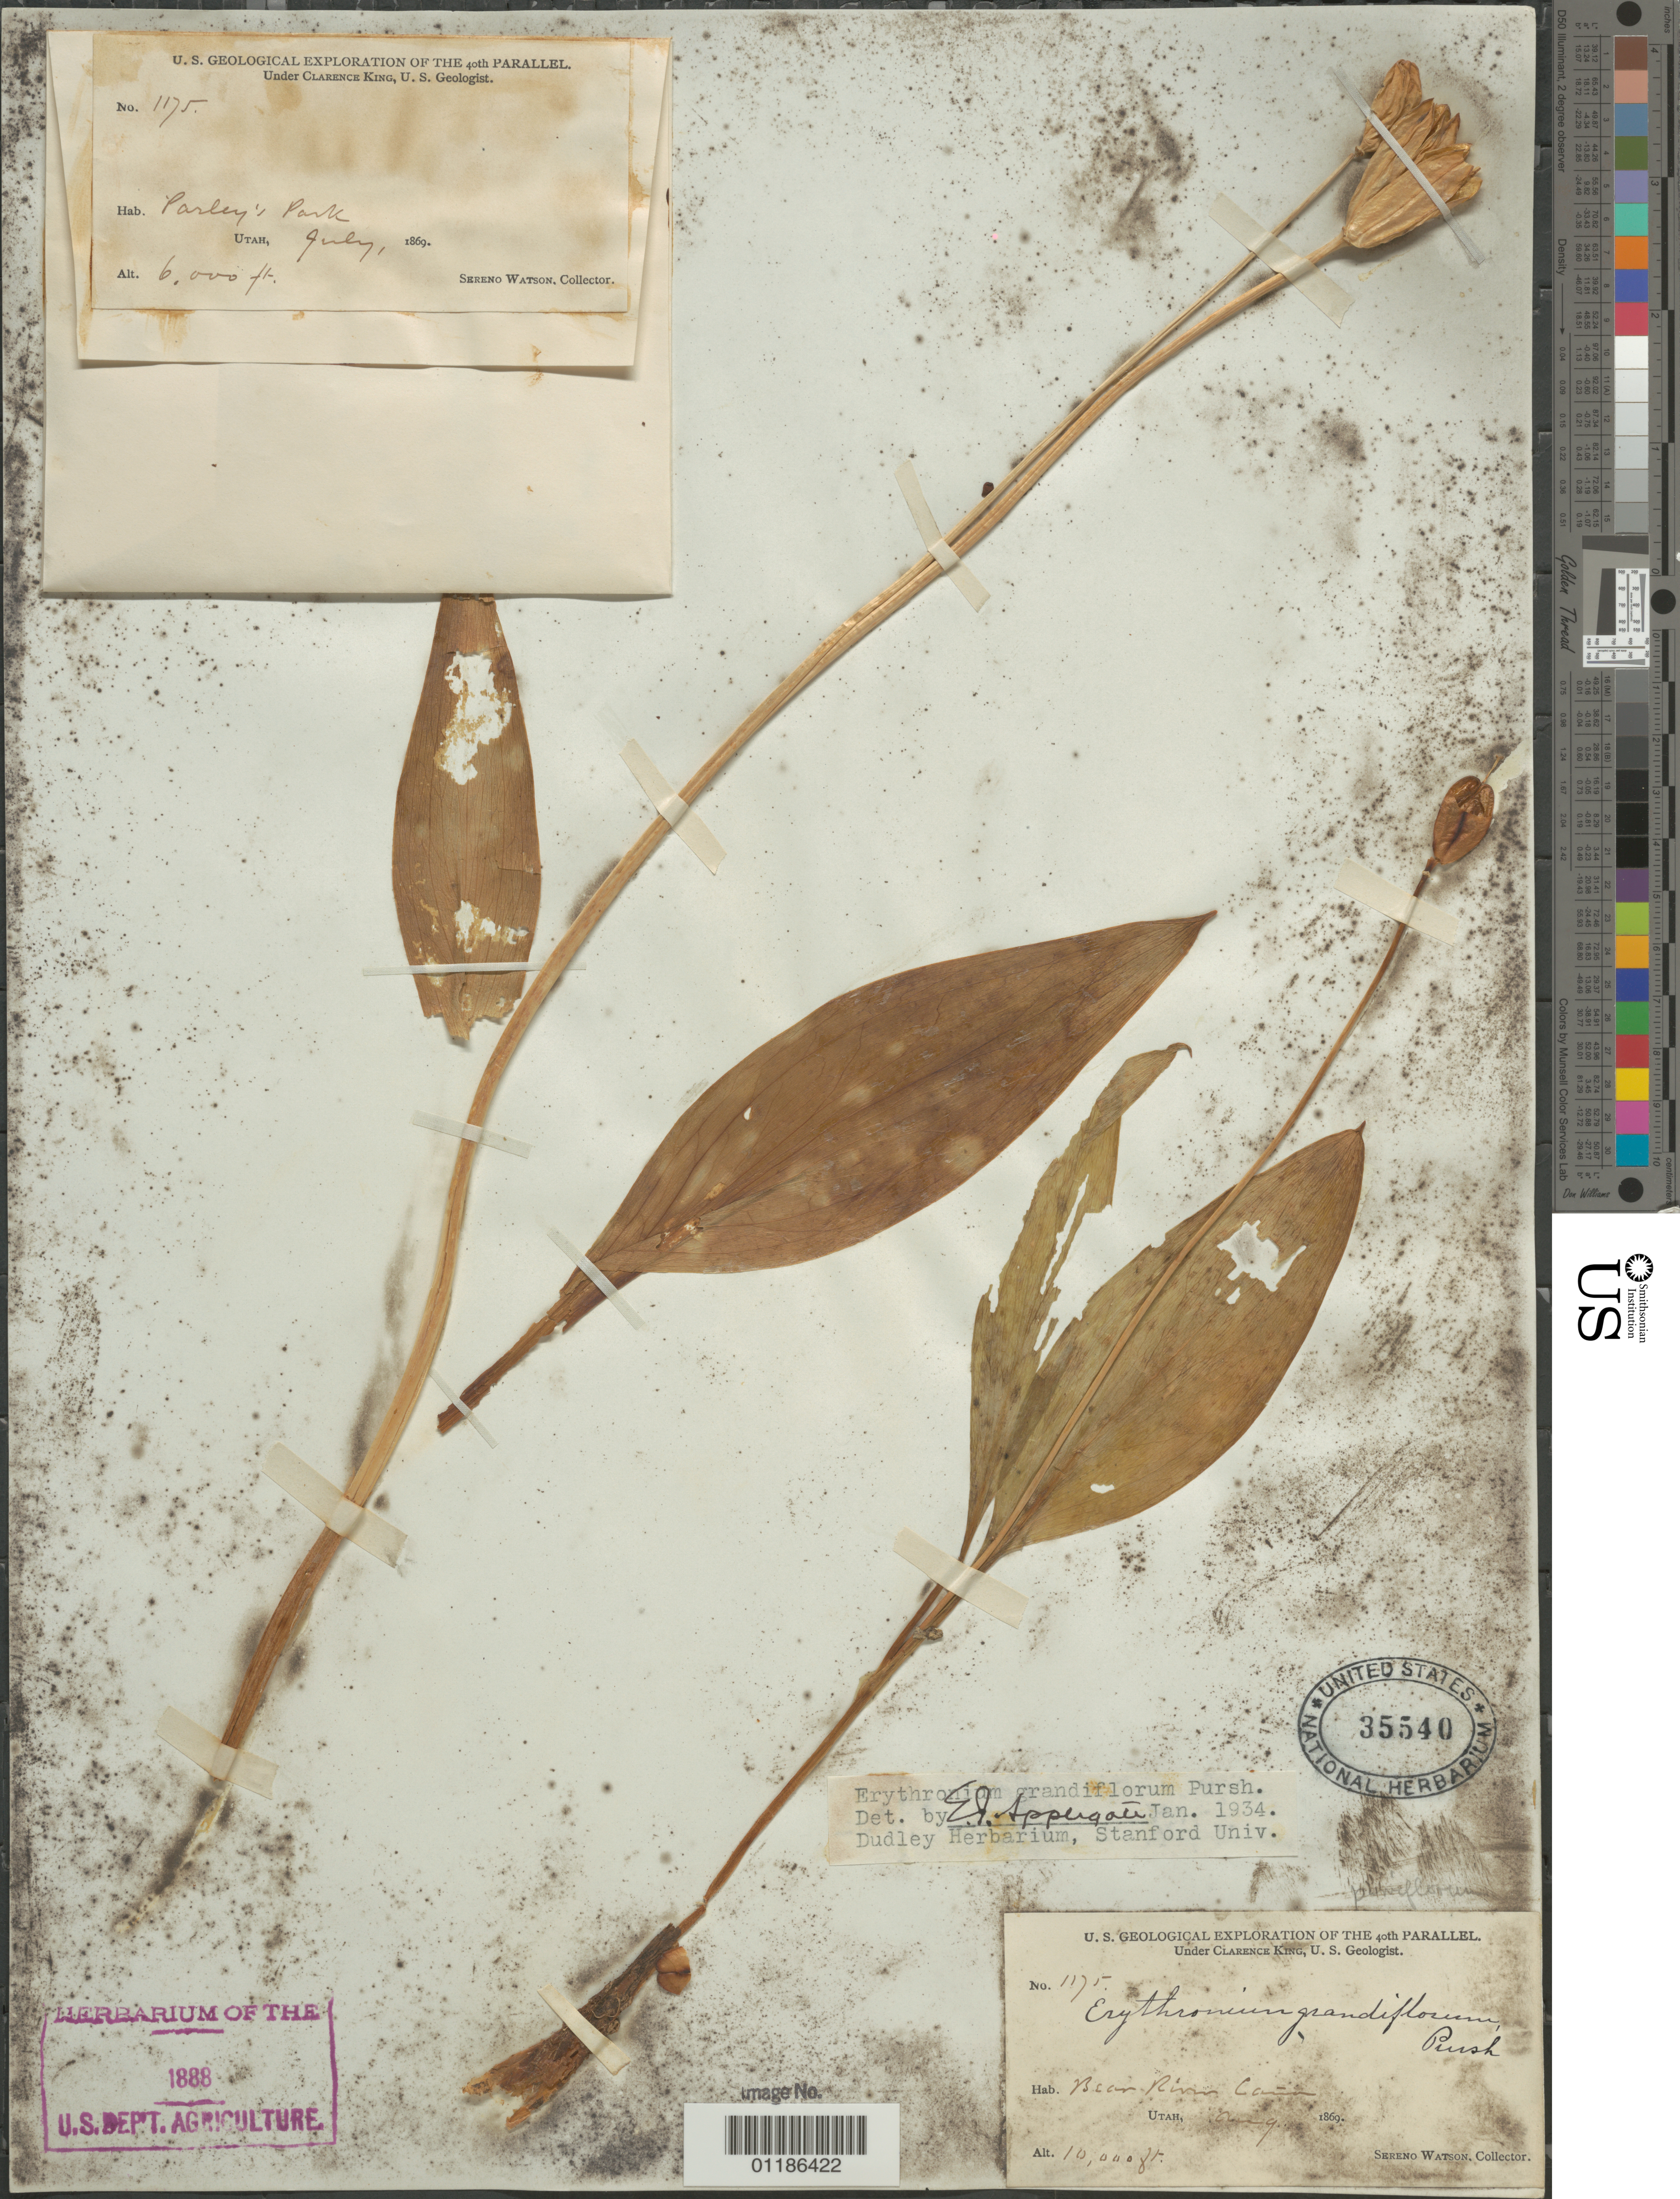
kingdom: Plantae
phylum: Tracheophyta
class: Liliopsida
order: Liliales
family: Liliaceae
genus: Erythronium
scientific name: Erythronium grandiflorum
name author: Pursh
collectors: S. Watson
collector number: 1175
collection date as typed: Aug1869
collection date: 1869-08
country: United States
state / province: Utah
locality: Bear River Canyon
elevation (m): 3048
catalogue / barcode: US 35540